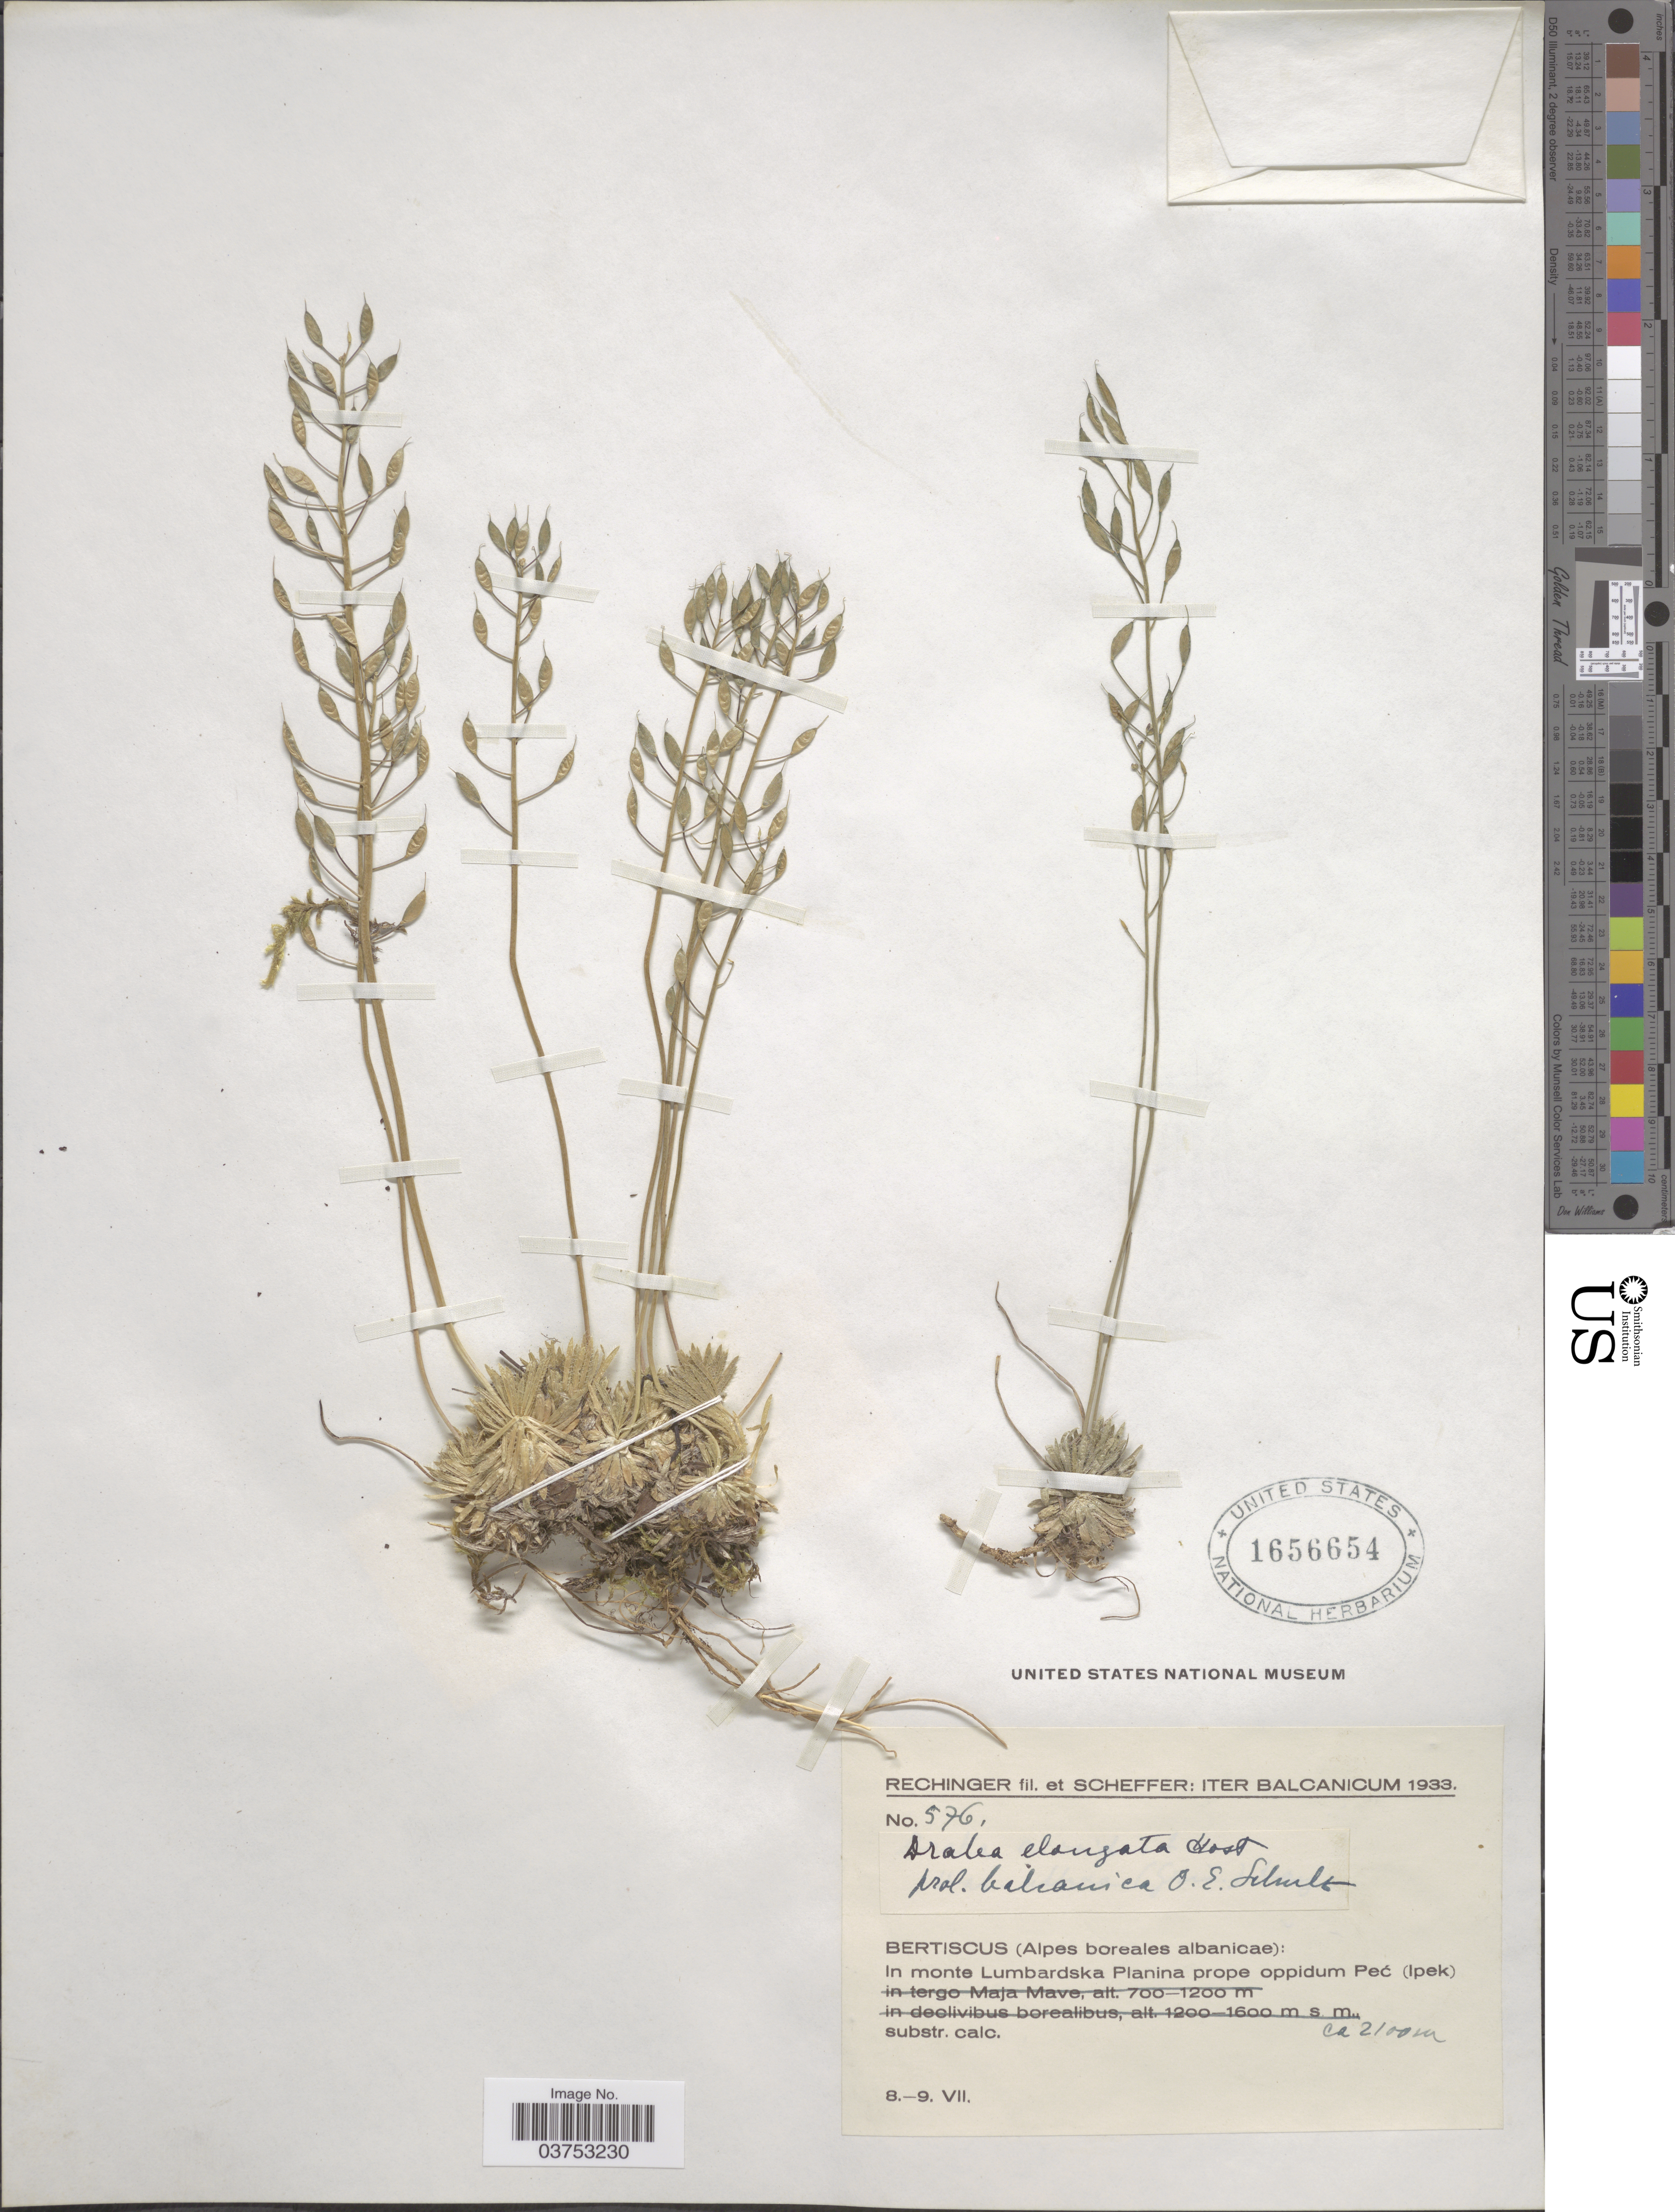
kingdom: Plantae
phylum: Tracheophyta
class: Magnoliopsida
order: Brassicales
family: Brassicaceae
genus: Draba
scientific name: Draba elongata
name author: Host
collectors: -- Rechinger & Scheffer, --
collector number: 576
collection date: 1933-07-08/1933-07-09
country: Kosovo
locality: Iter Balcanicum. Bertiscus (Alpes boreales albanicae): In monte Lumbardska Planina prope oppidum Peć (Ipek).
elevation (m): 2100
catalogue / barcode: US 1656654